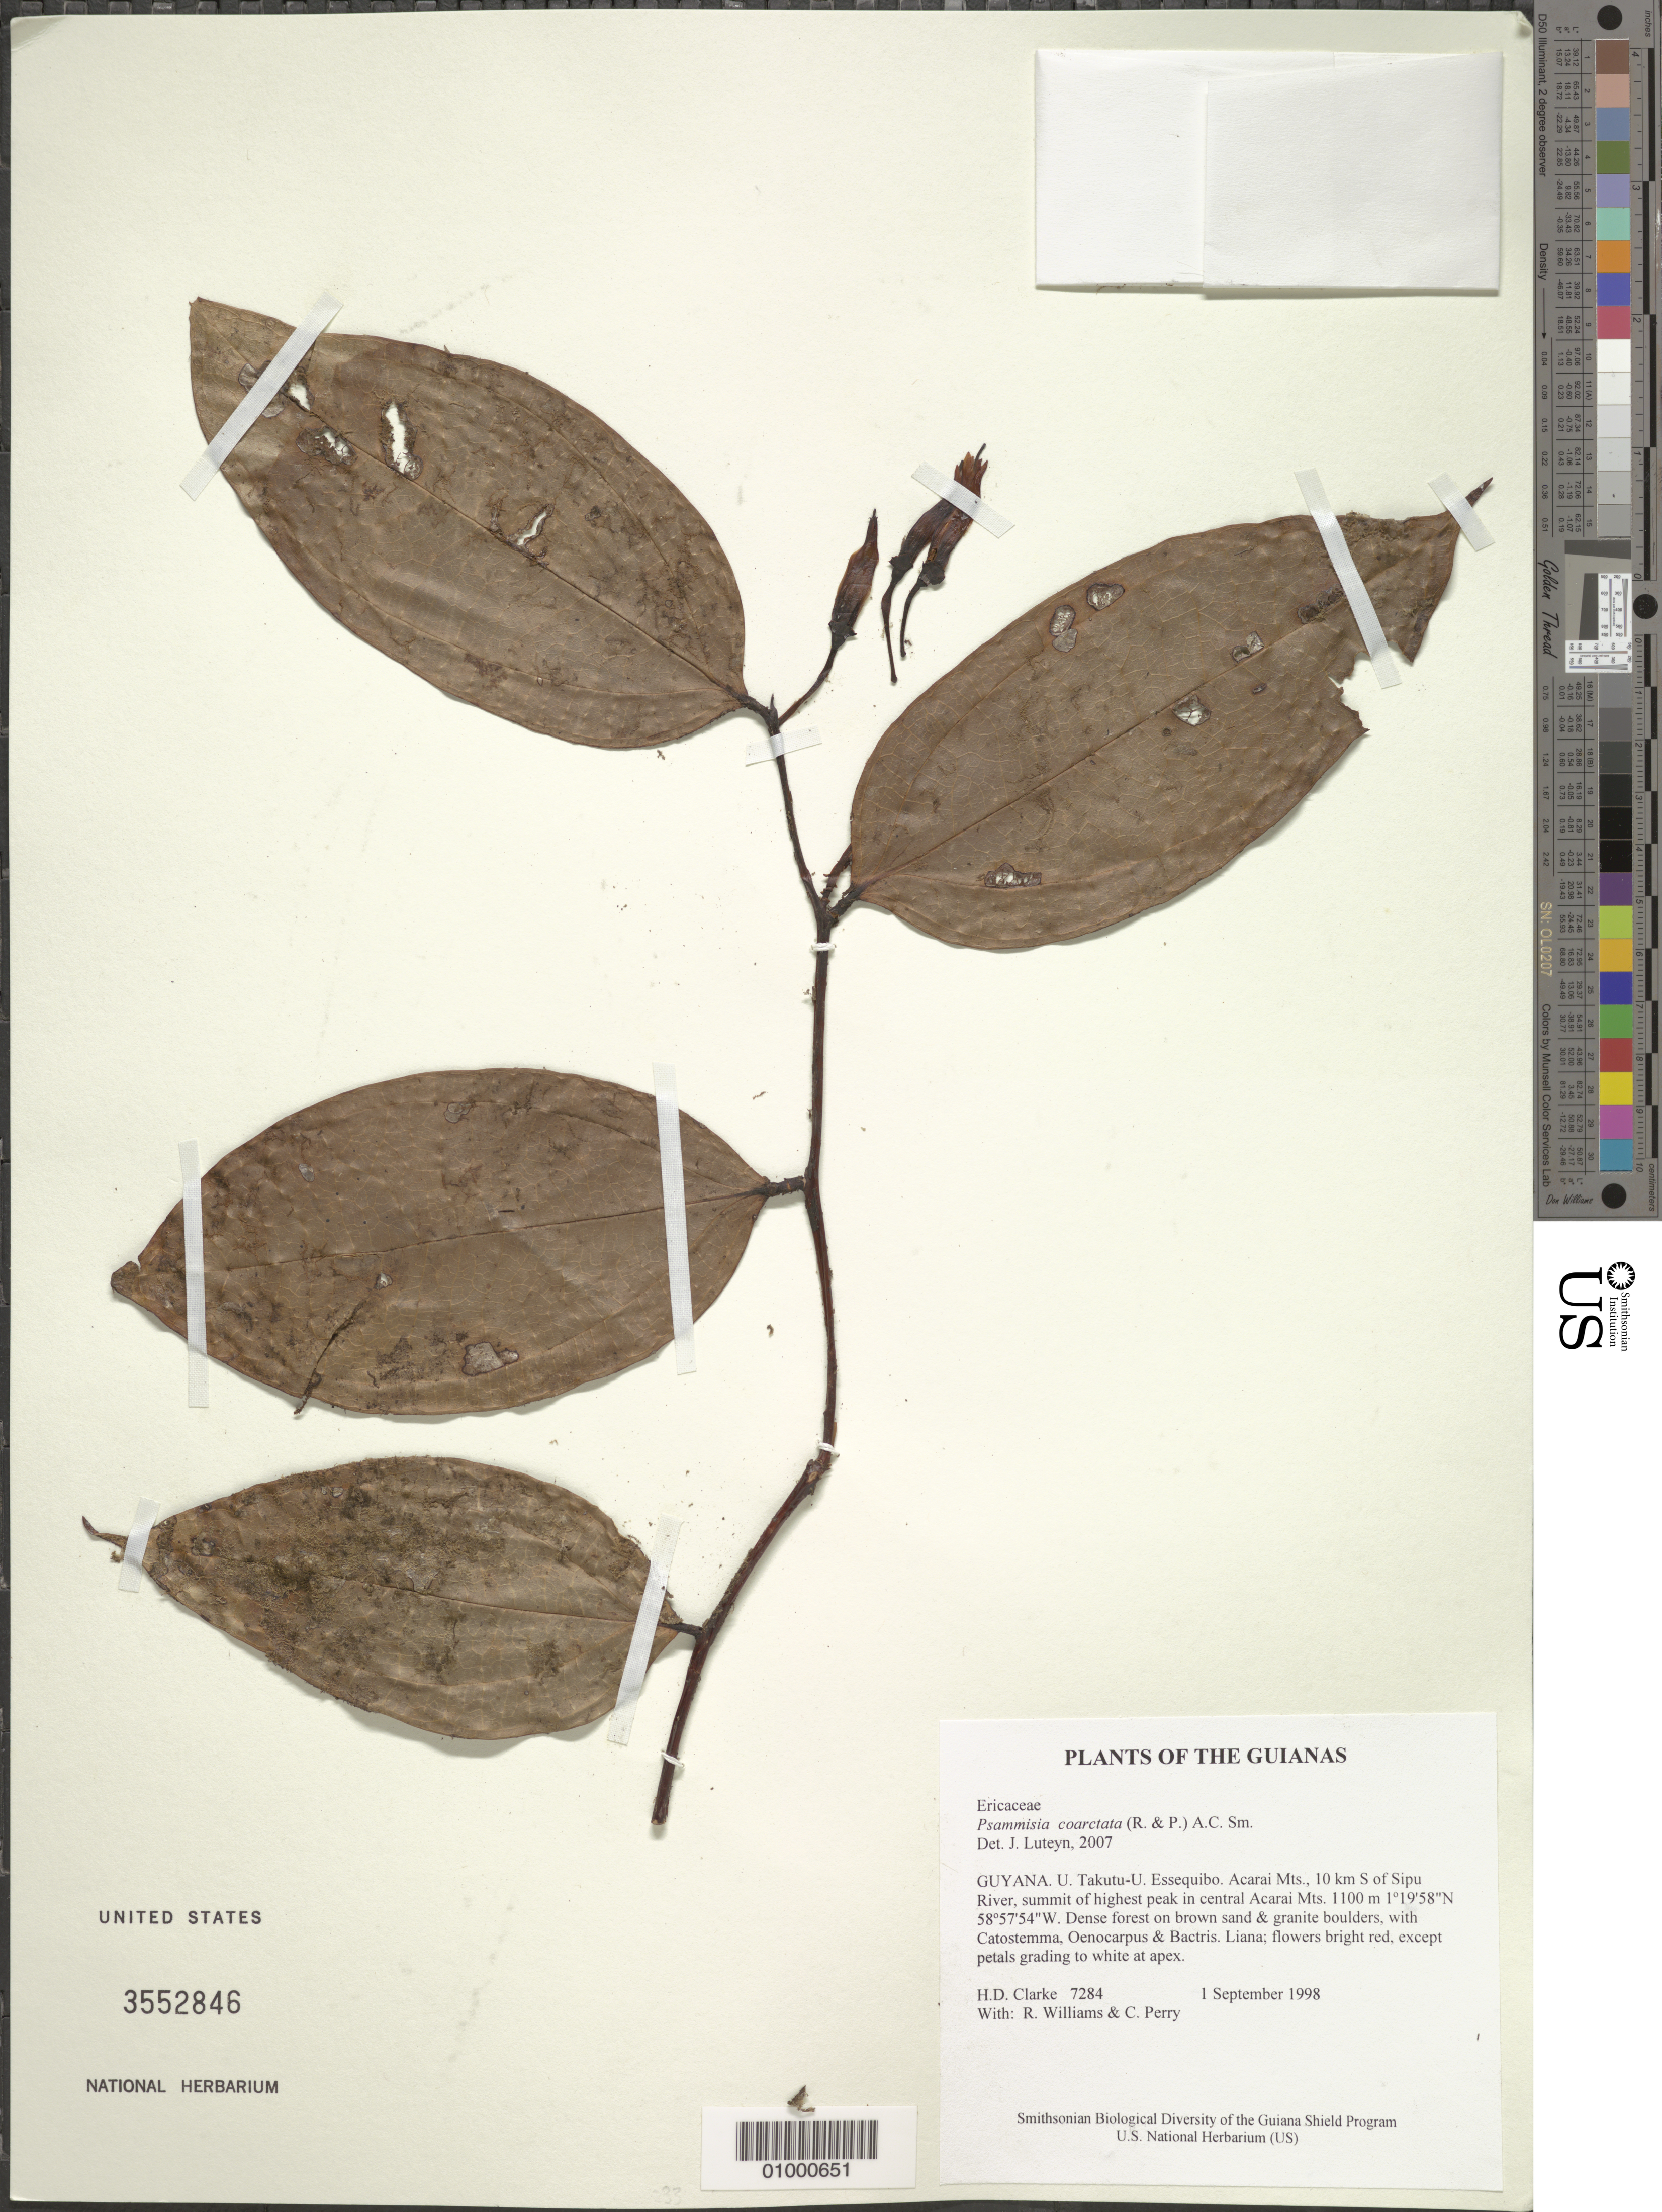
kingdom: Plantae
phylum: Tracheophyta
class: Magnoliopsida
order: Ericales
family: Ericaceae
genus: Psammisia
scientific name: Psammisia coarctata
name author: (Ruiz & Pav.) A.C. Sm.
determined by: Luteyn, J. L.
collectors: H. D. Clarke, R. Williams & C. Perry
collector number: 7284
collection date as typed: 1 September 1998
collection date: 1998-09-01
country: Guyana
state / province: U. Takutu-U. Essequibo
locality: Acarai Mts., 10 km S of Sipu River, summit of highest peak in central Acarai Mts.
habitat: Dense forest on brown sand & granite boulders, with Catostemma, Oenocarpus & Bactris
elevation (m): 1100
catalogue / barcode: US 3552846